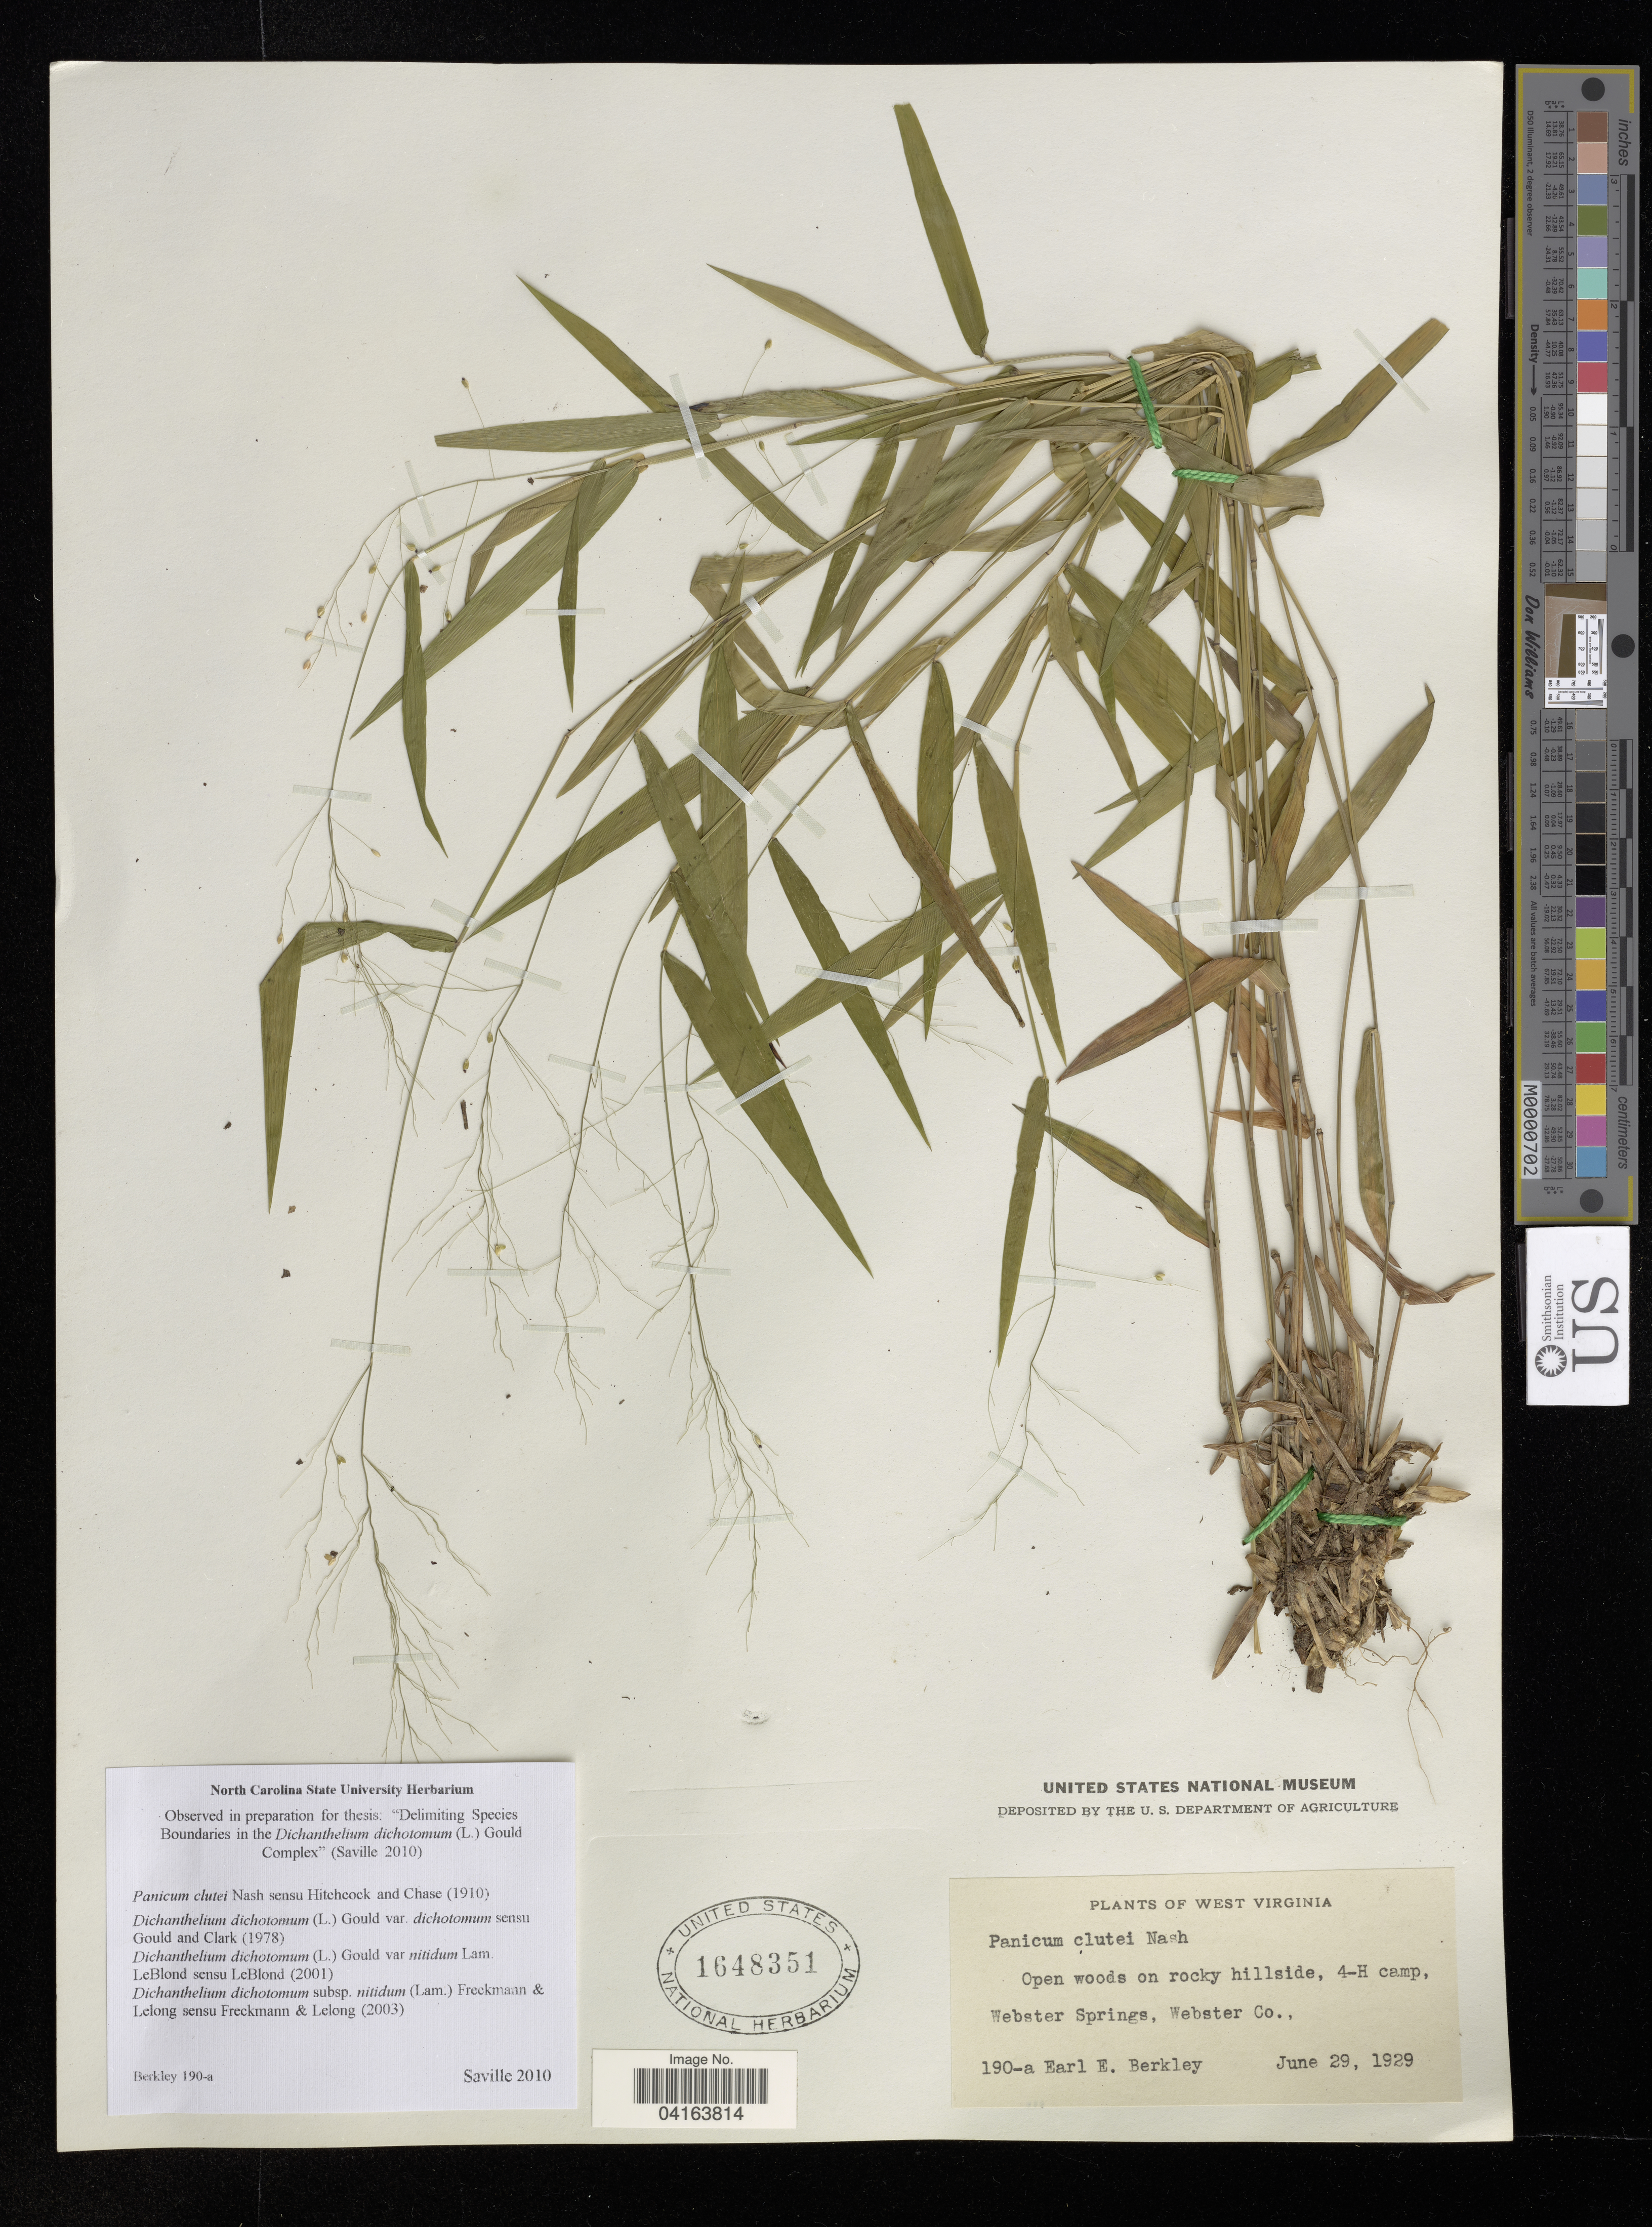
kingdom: Plantae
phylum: Tracheophyta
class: Liliopsida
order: Poales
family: Poaceae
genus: Dichanthelium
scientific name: Dichanthelium dichotomum subsp. lucidum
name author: (Ashe) Freckmann & Lelong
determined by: Saville, A. C., (NCSC), North Carolina State University (UNITED STATES)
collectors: E. Berkley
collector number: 190-a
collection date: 1929-06-29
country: United States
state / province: West Virginia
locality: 4-H camp, Webster Springs, Webster Co.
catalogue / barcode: US 1648351